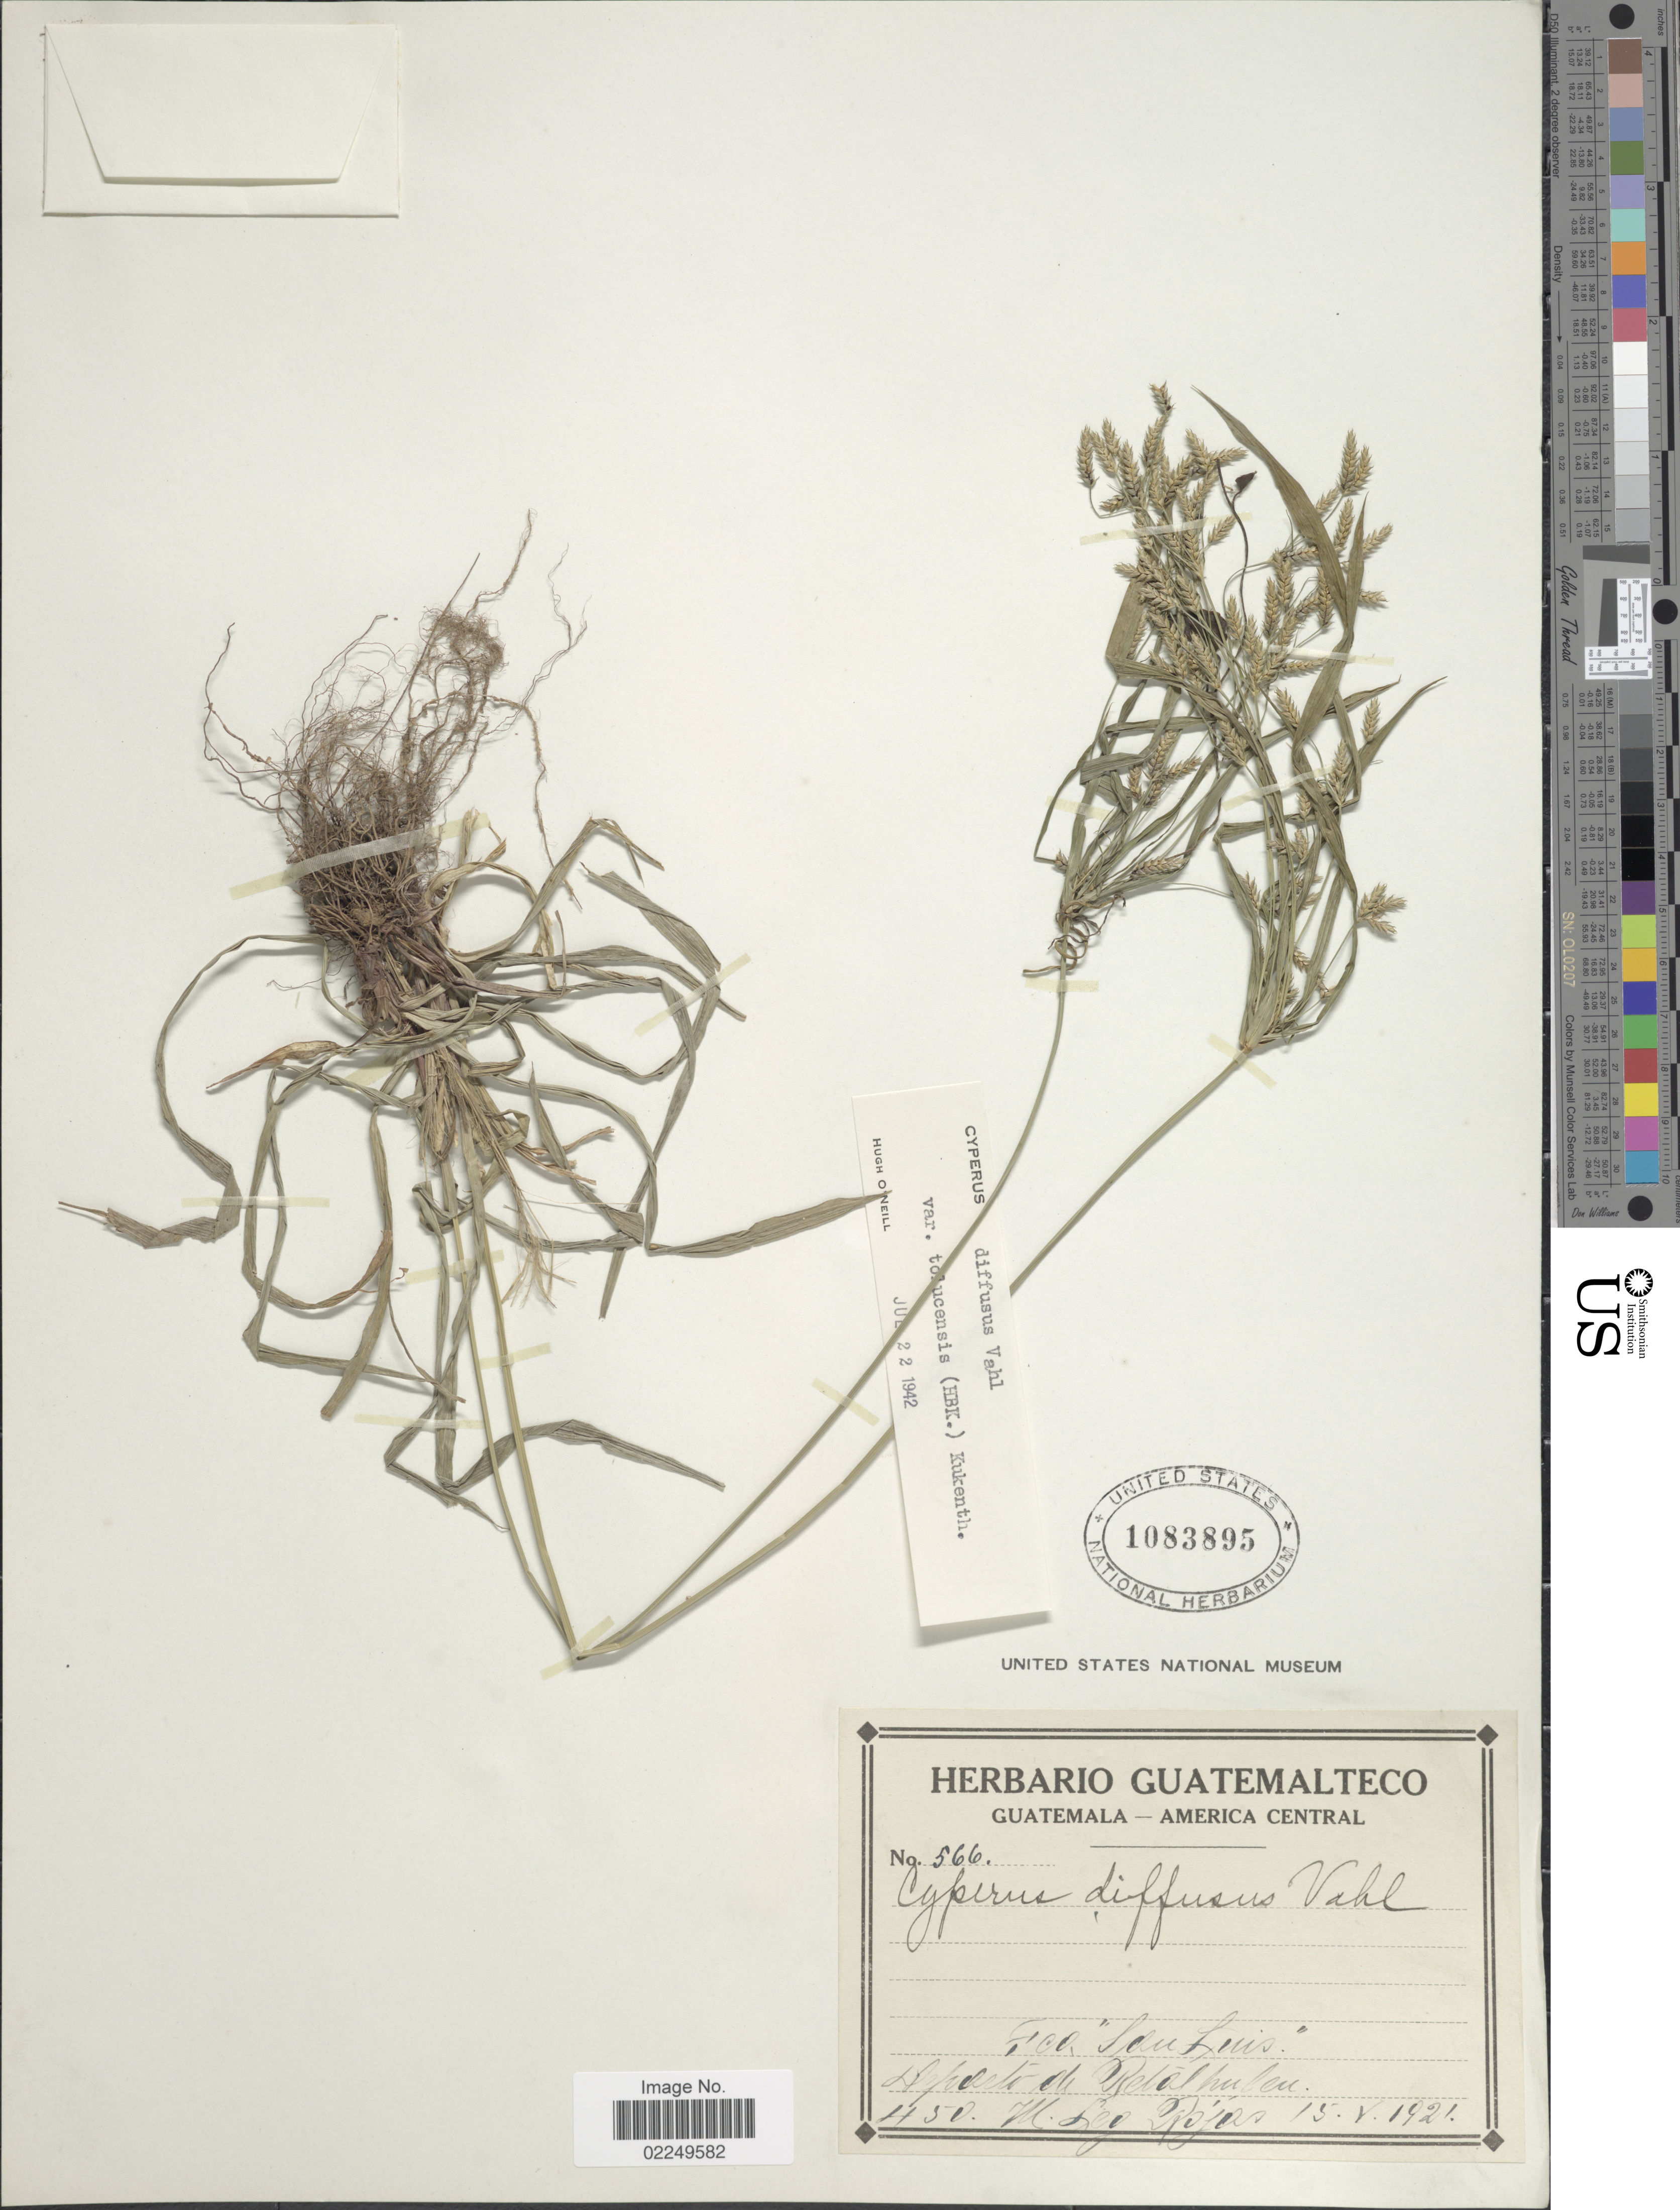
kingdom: Plantae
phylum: Tracheophyta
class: Liliopsida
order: Poales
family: Cyperaceae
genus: Cyperus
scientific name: Cyperus laxus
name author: Lam.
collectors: M. Rojas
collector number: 450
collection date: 1921-05-15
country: Guatemala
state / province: Retalhuleu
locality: Fco. San Luis, Departo de Retalhuleu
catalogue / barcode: US 1083895